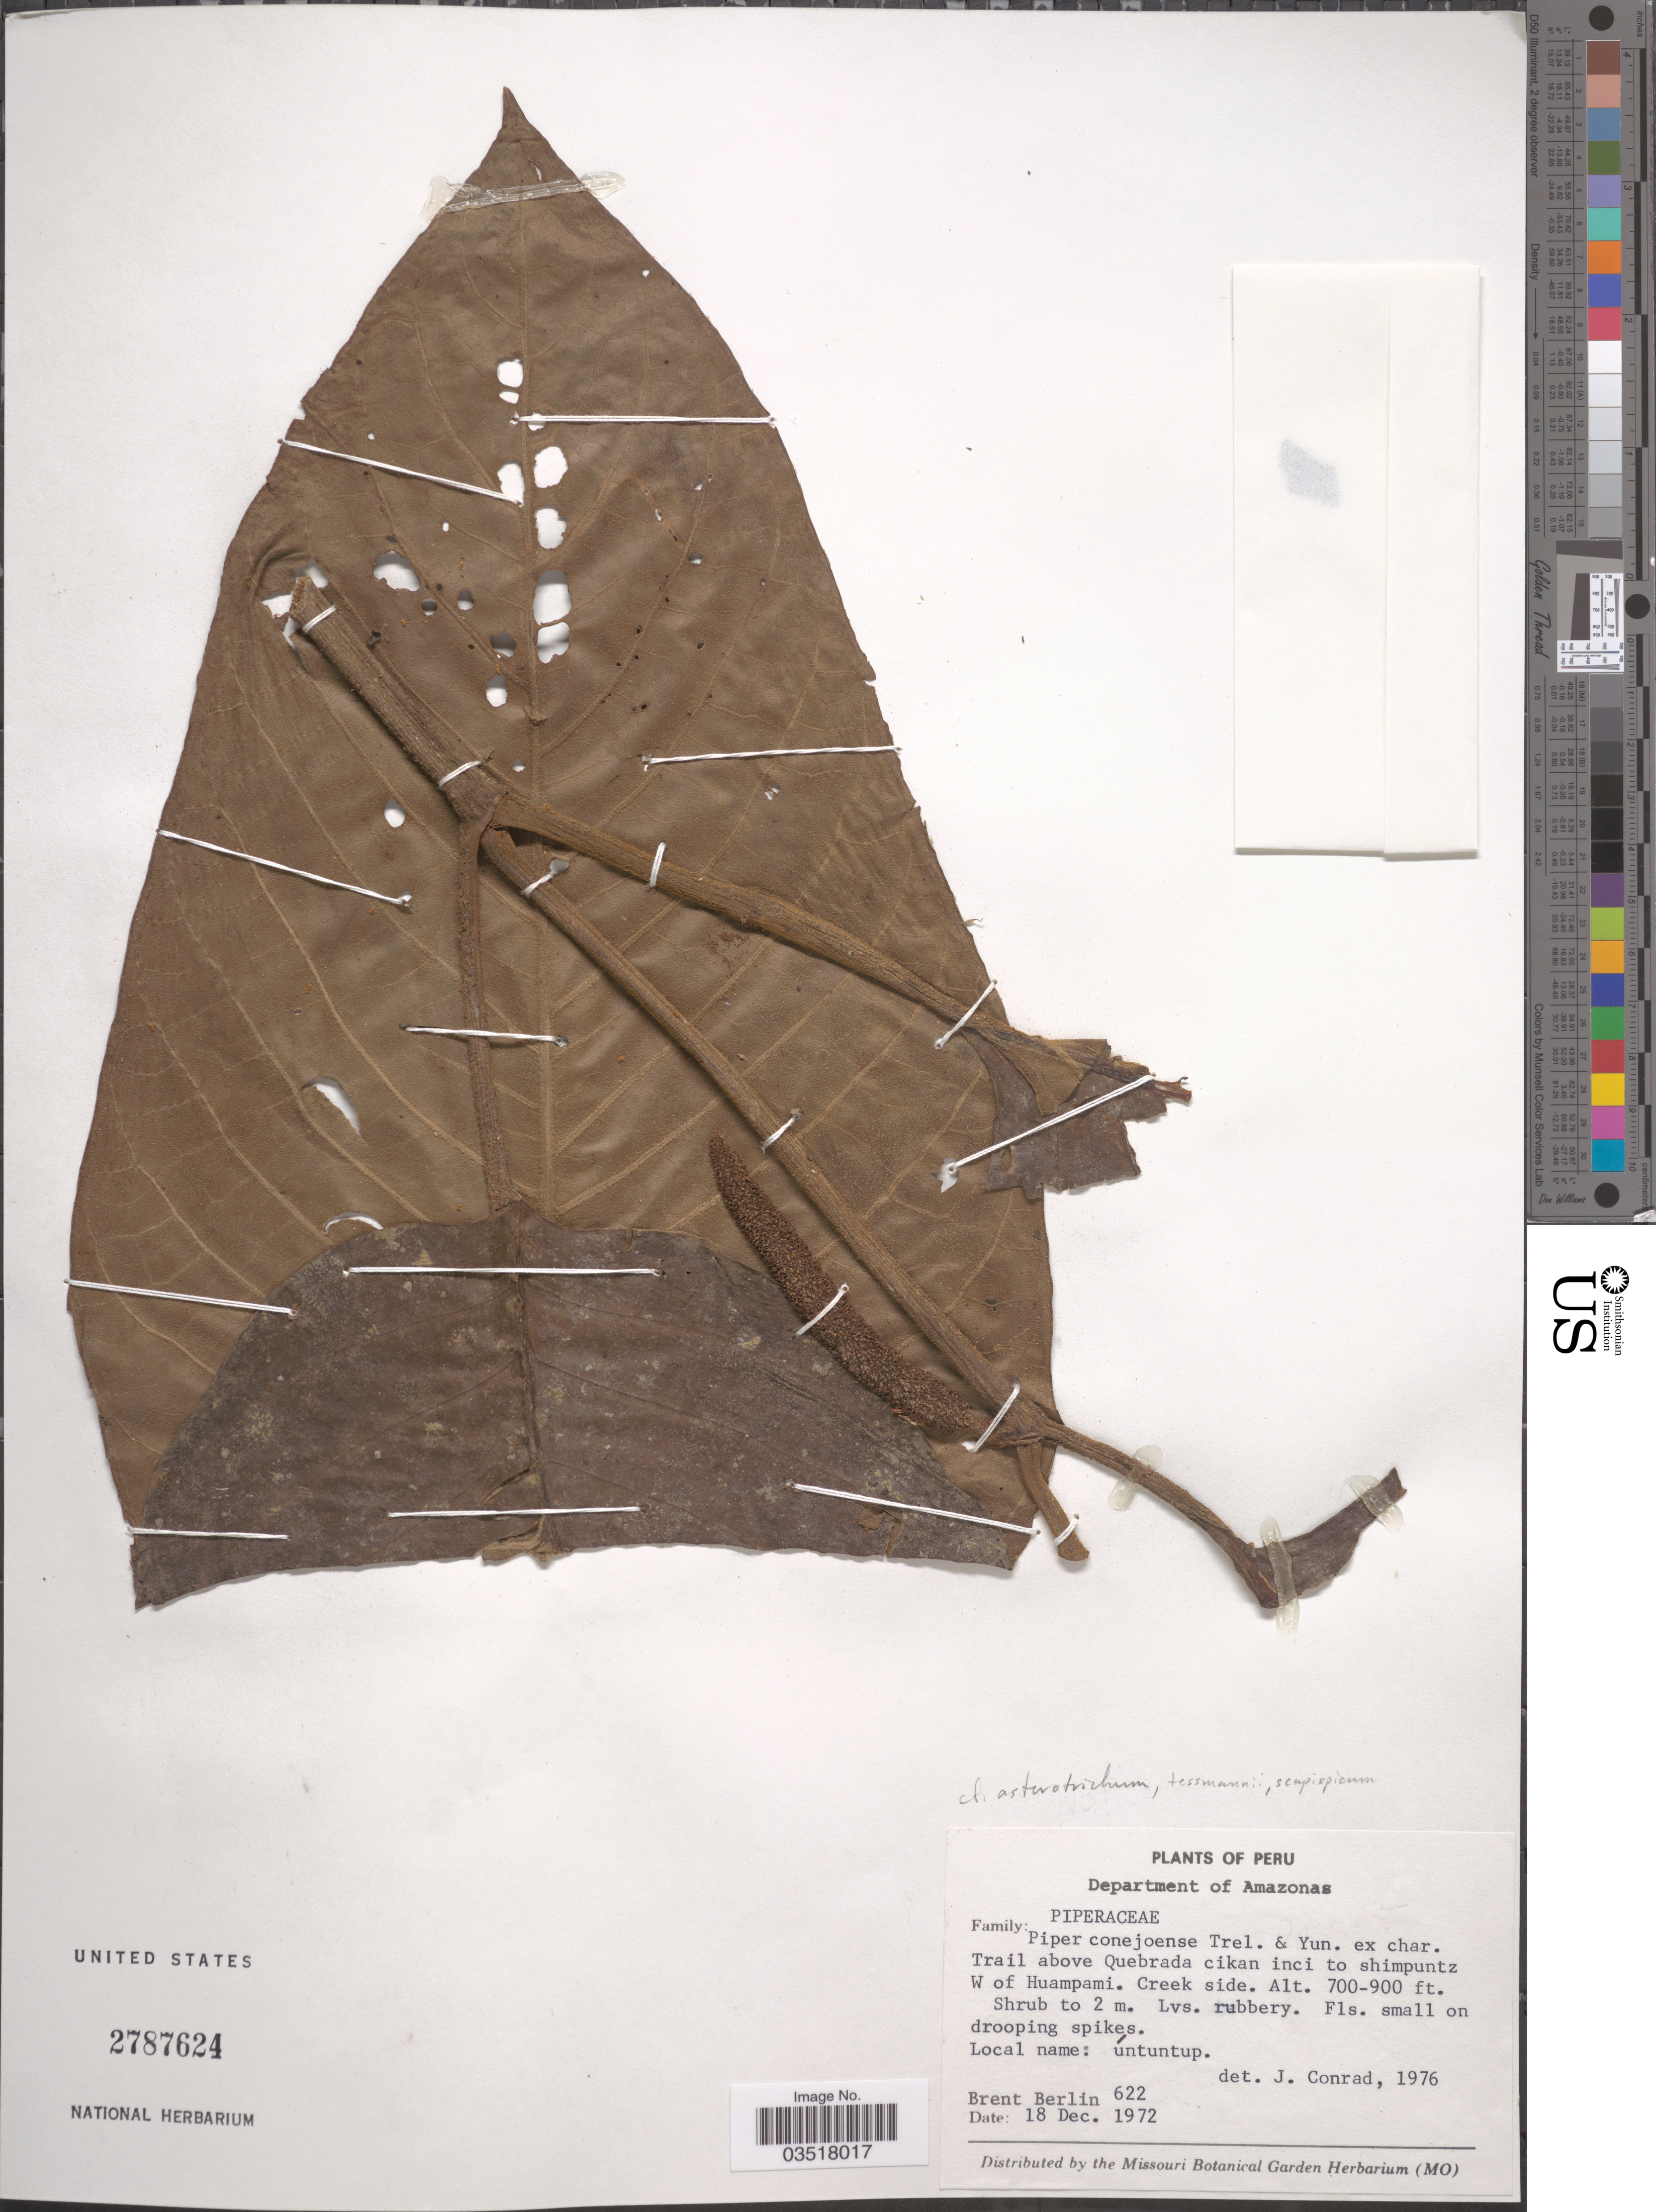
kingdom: Plantae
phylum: Tracheophyta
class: Magnoliopsida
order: Piperales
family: Piperaceae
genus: Piper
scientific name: Piper asterotrichum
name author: C. DC.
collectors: B. Berlin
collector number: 622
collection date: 1972-12-18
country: Peru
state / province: Amazonas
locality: Department of Amazonas. Trail above Quebrada cikan inci to shimpuntz W of Huampami. Creek side.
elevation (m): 213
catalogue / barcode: US 2787624